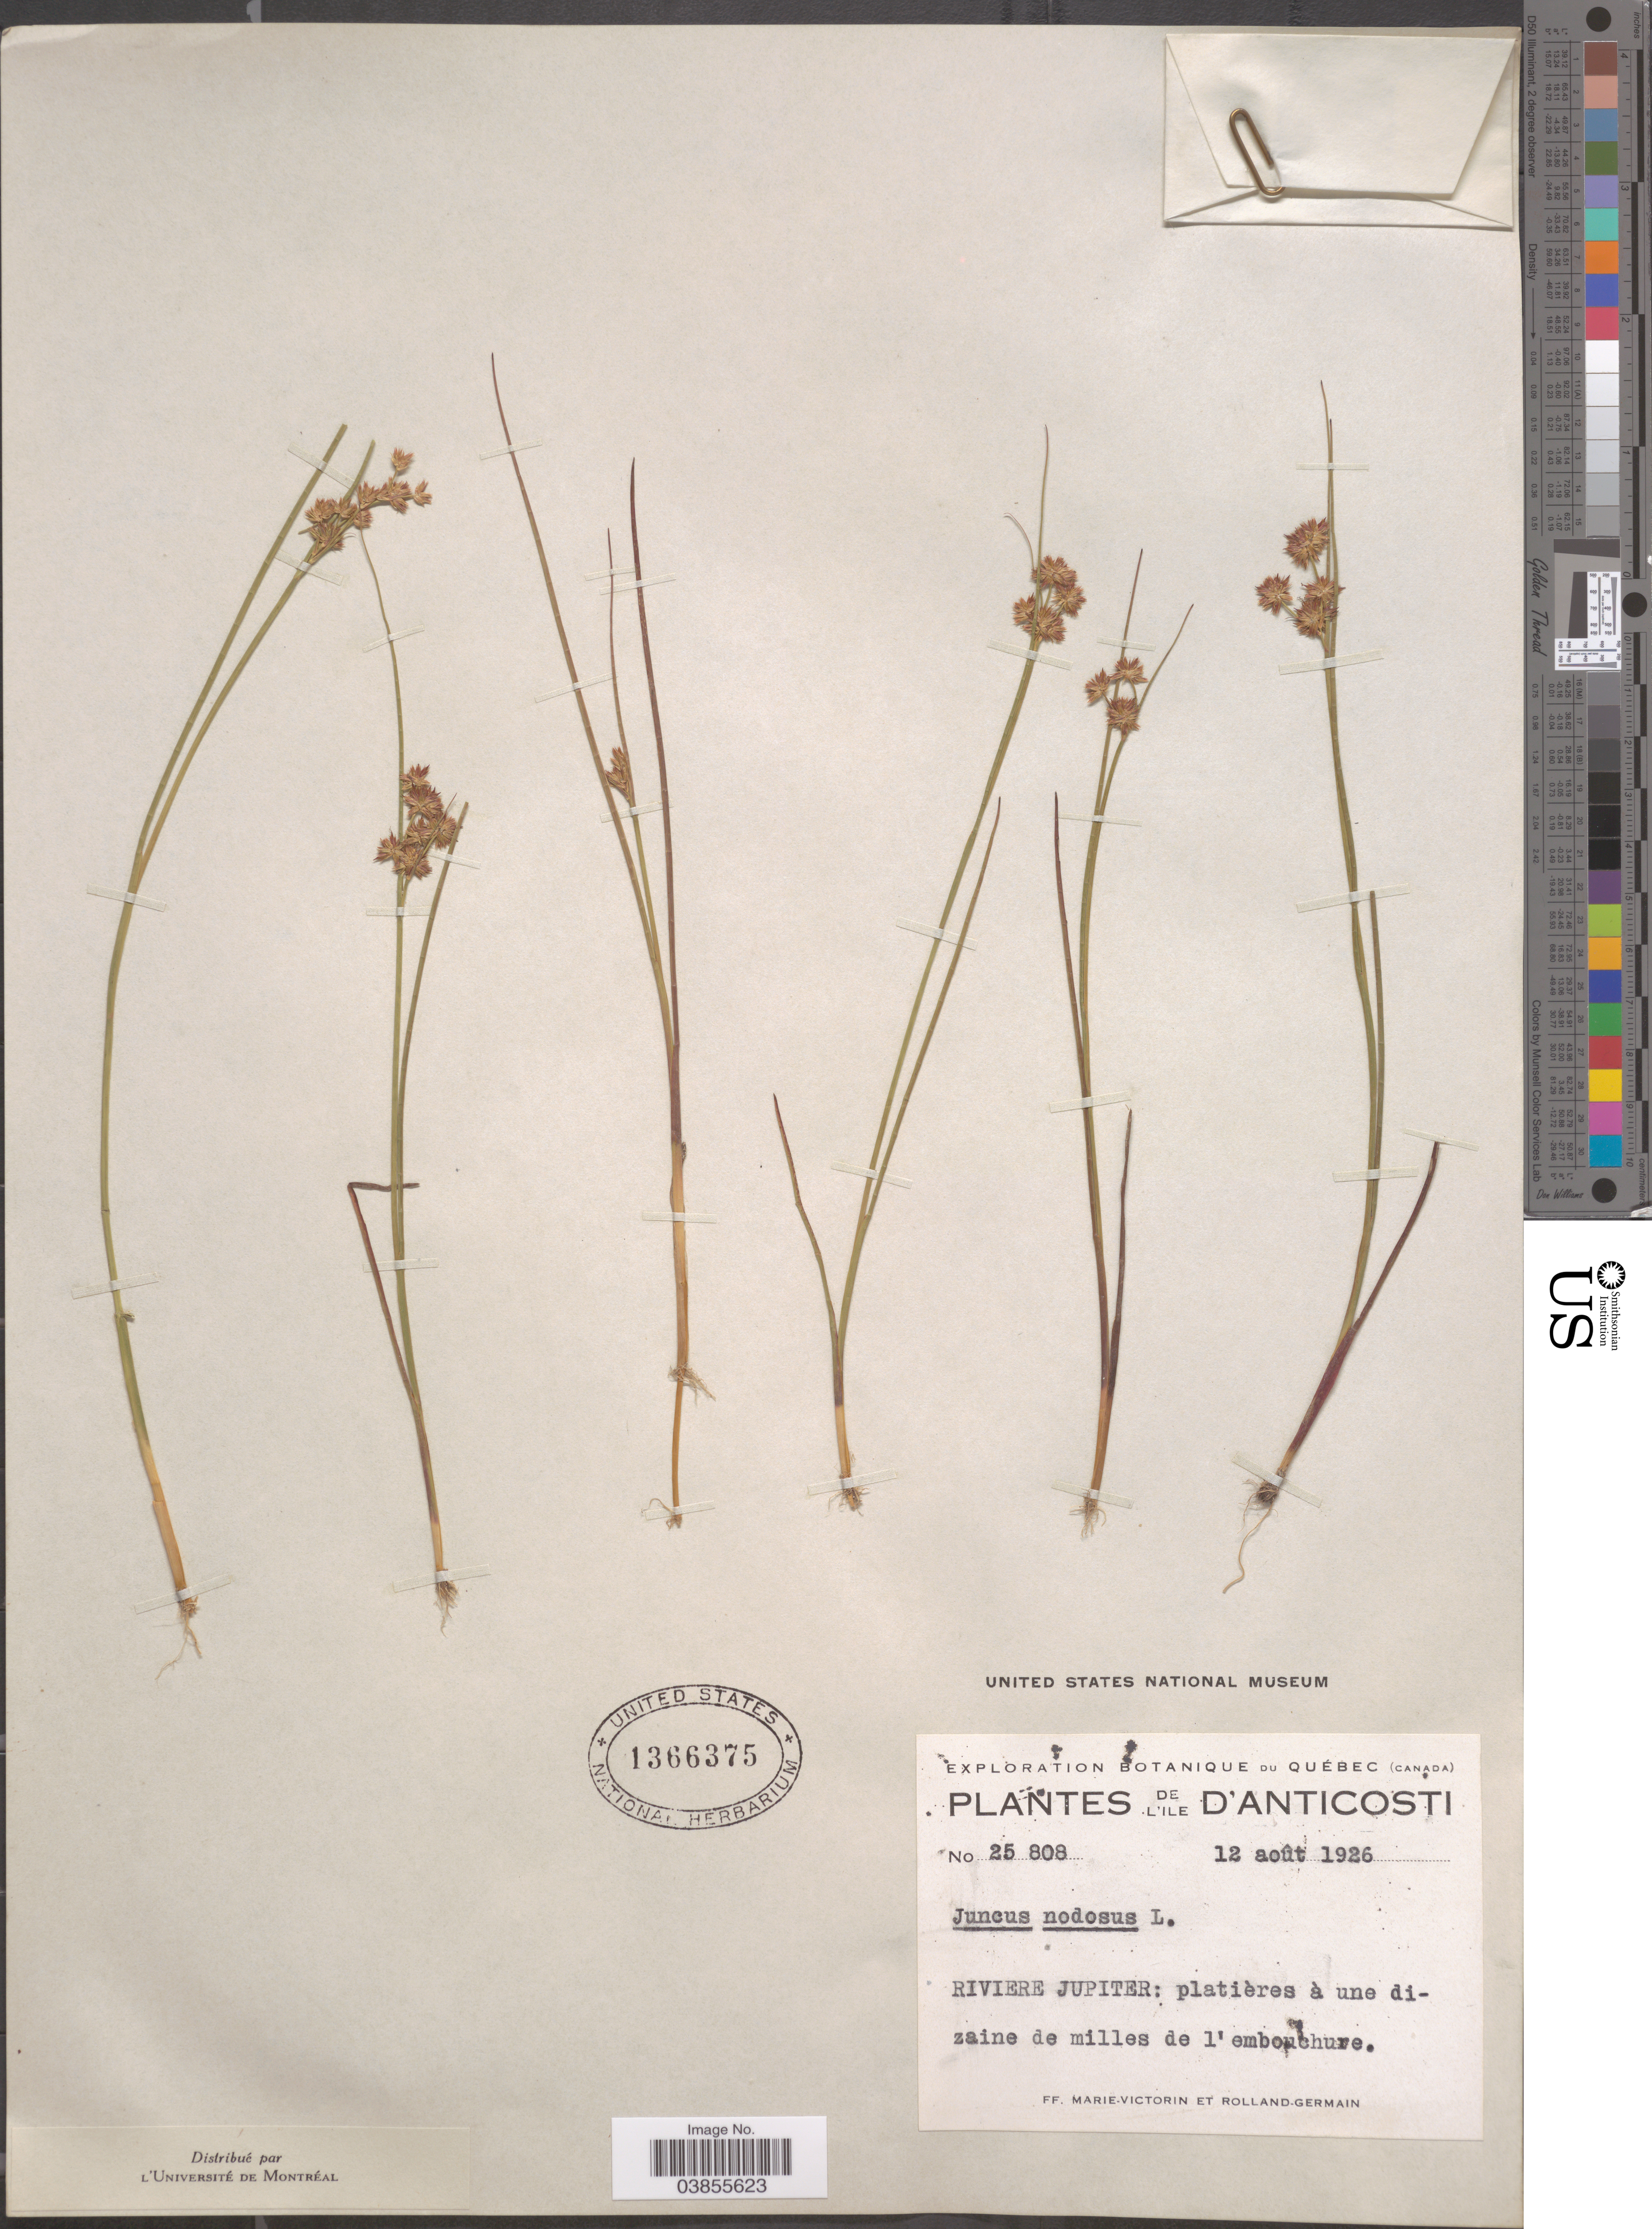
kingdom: Plantae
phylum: Tracheophyta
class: Liliopsida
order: Poales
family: Juncaceae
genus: Juncus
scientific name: Juncus nodosus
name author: L.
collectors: F. Marie-Victorin & Rolland-Germain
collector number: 25808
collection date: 1926-08-12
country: Canada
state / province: Quebec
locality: L'Ile d' Anticoste. Riviere Jupiter.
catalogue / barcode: US 1366375